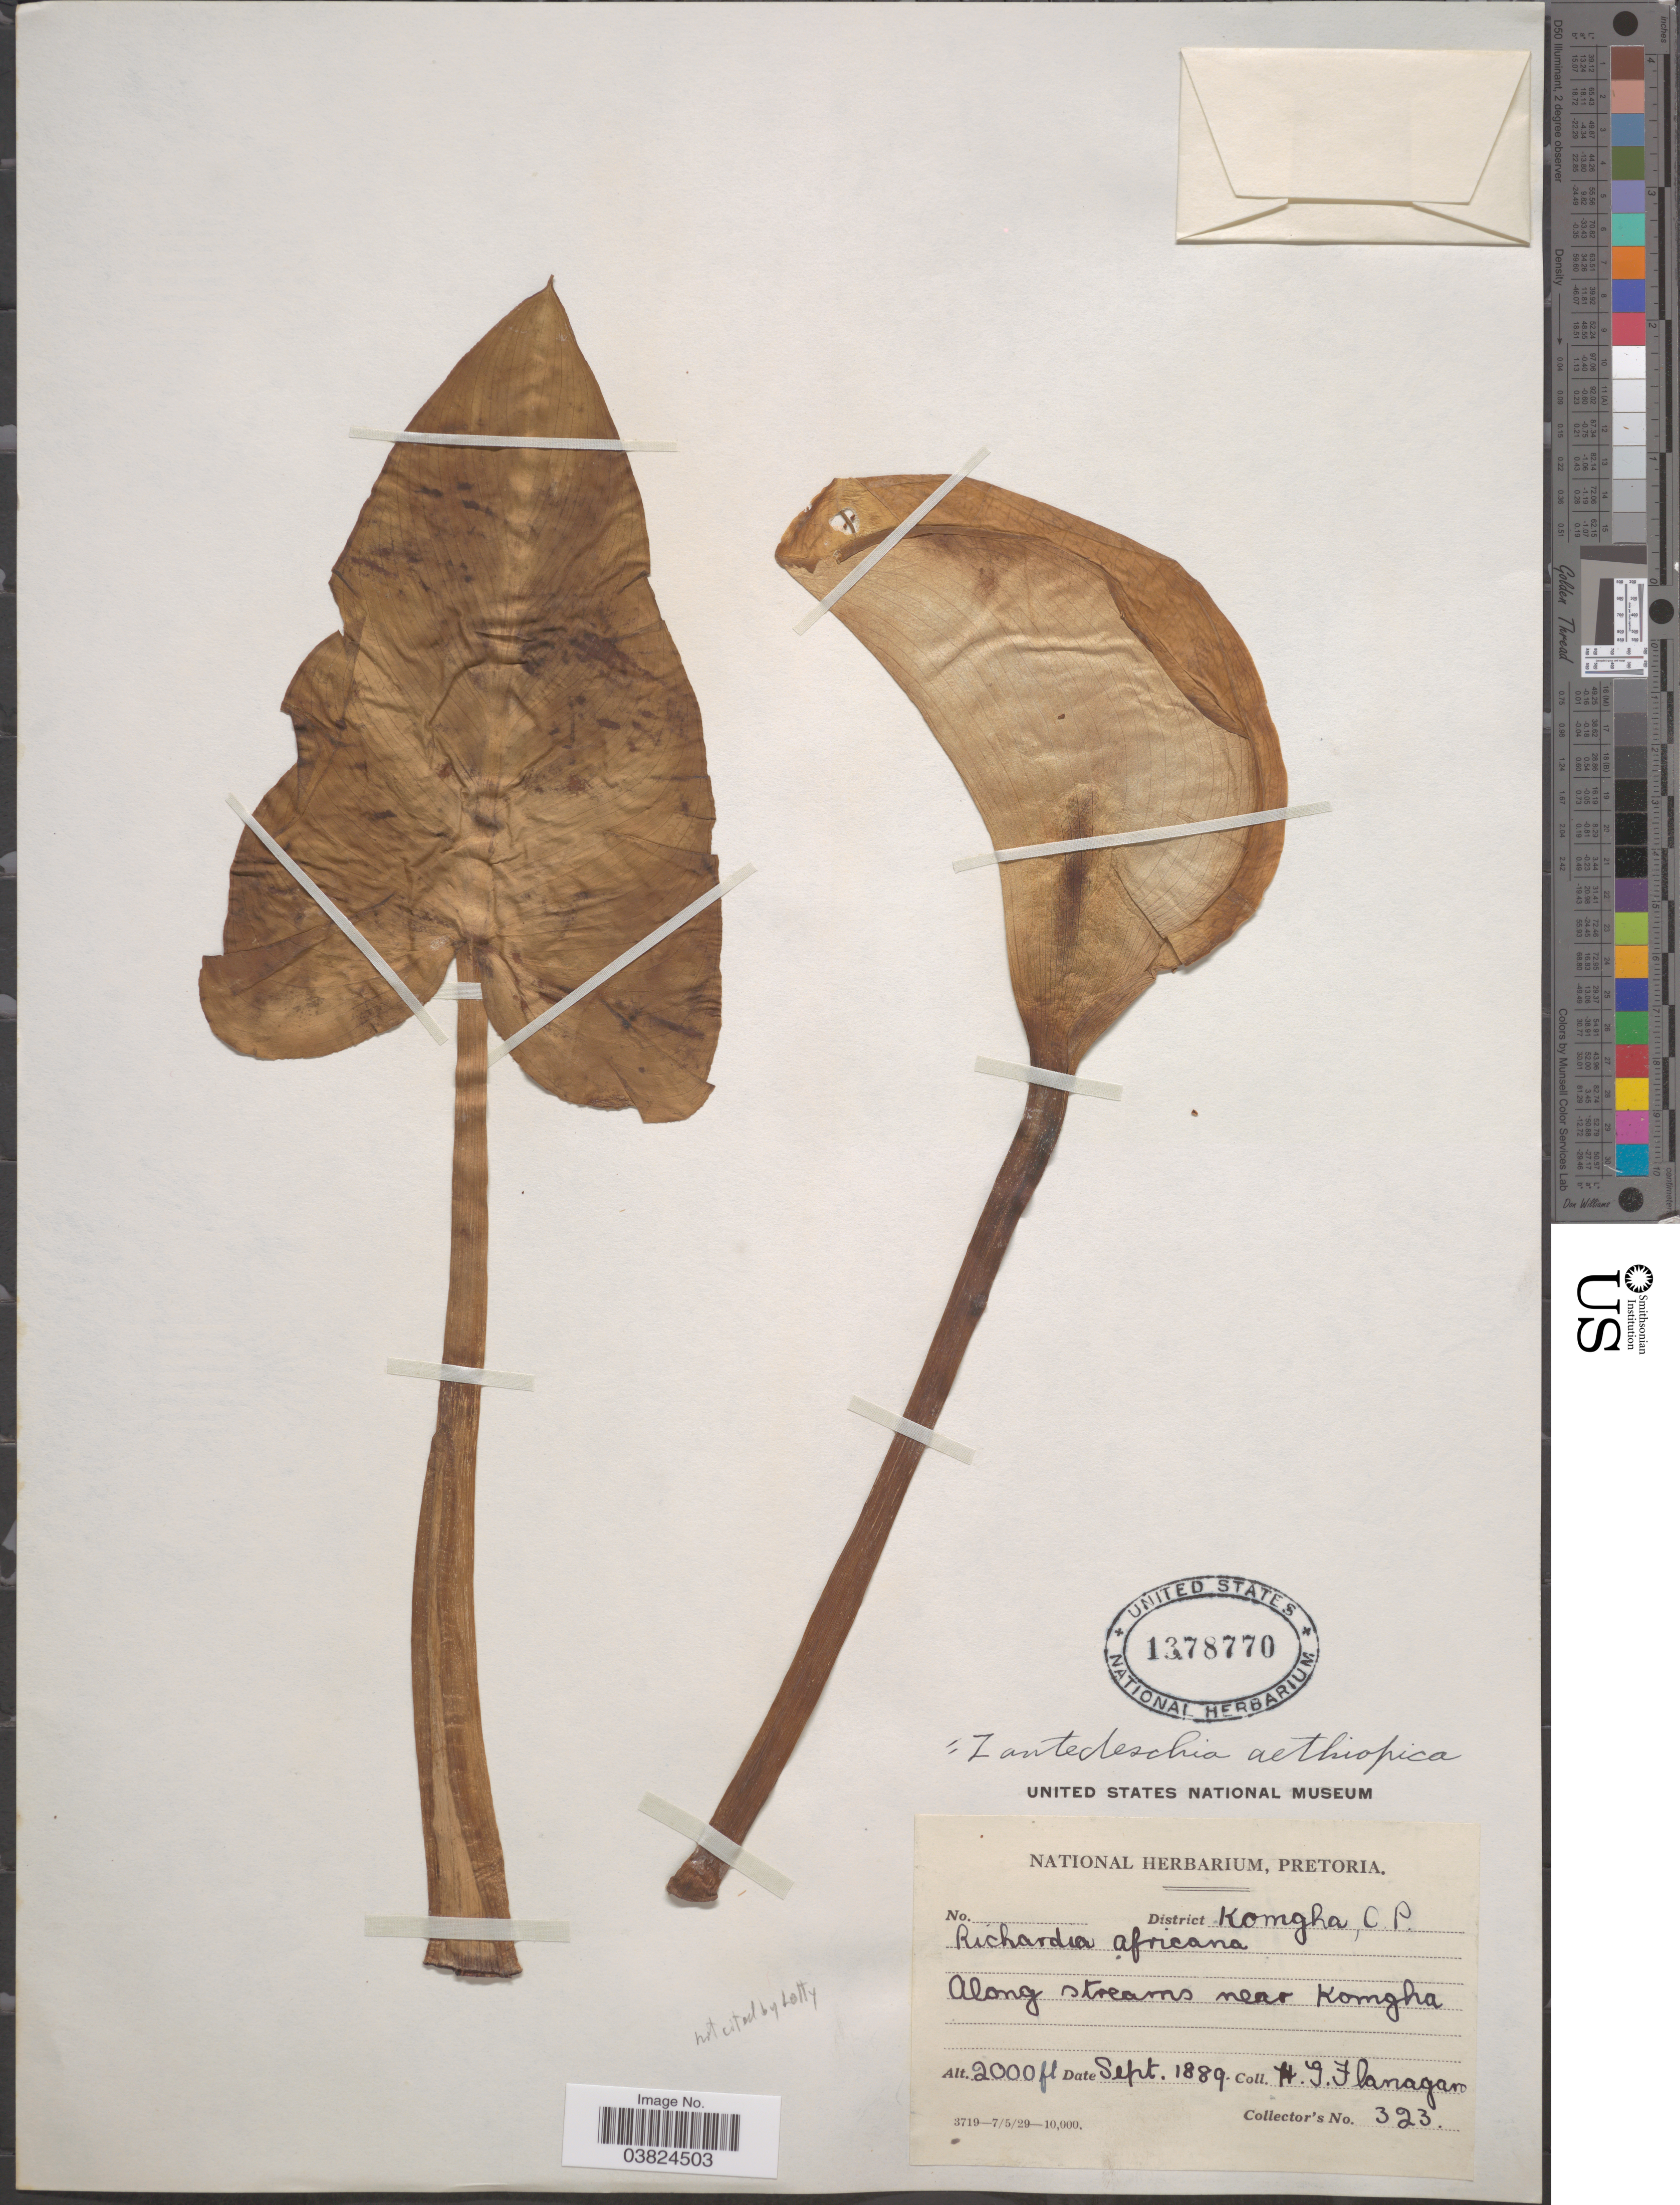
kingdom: Plantae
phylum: Tracheophyta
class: Liliopsida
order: Alismatales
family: Araceae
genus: Zantedeschia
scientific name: Zantedeschia aethiopica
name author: (L.) Spreng.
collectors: H. Flanagan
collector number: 323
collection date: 1889-09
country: South Africa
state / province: Eastern Cape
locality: District Kogha. Along streams near Komgha.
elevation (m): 610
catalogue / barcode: US 1378770